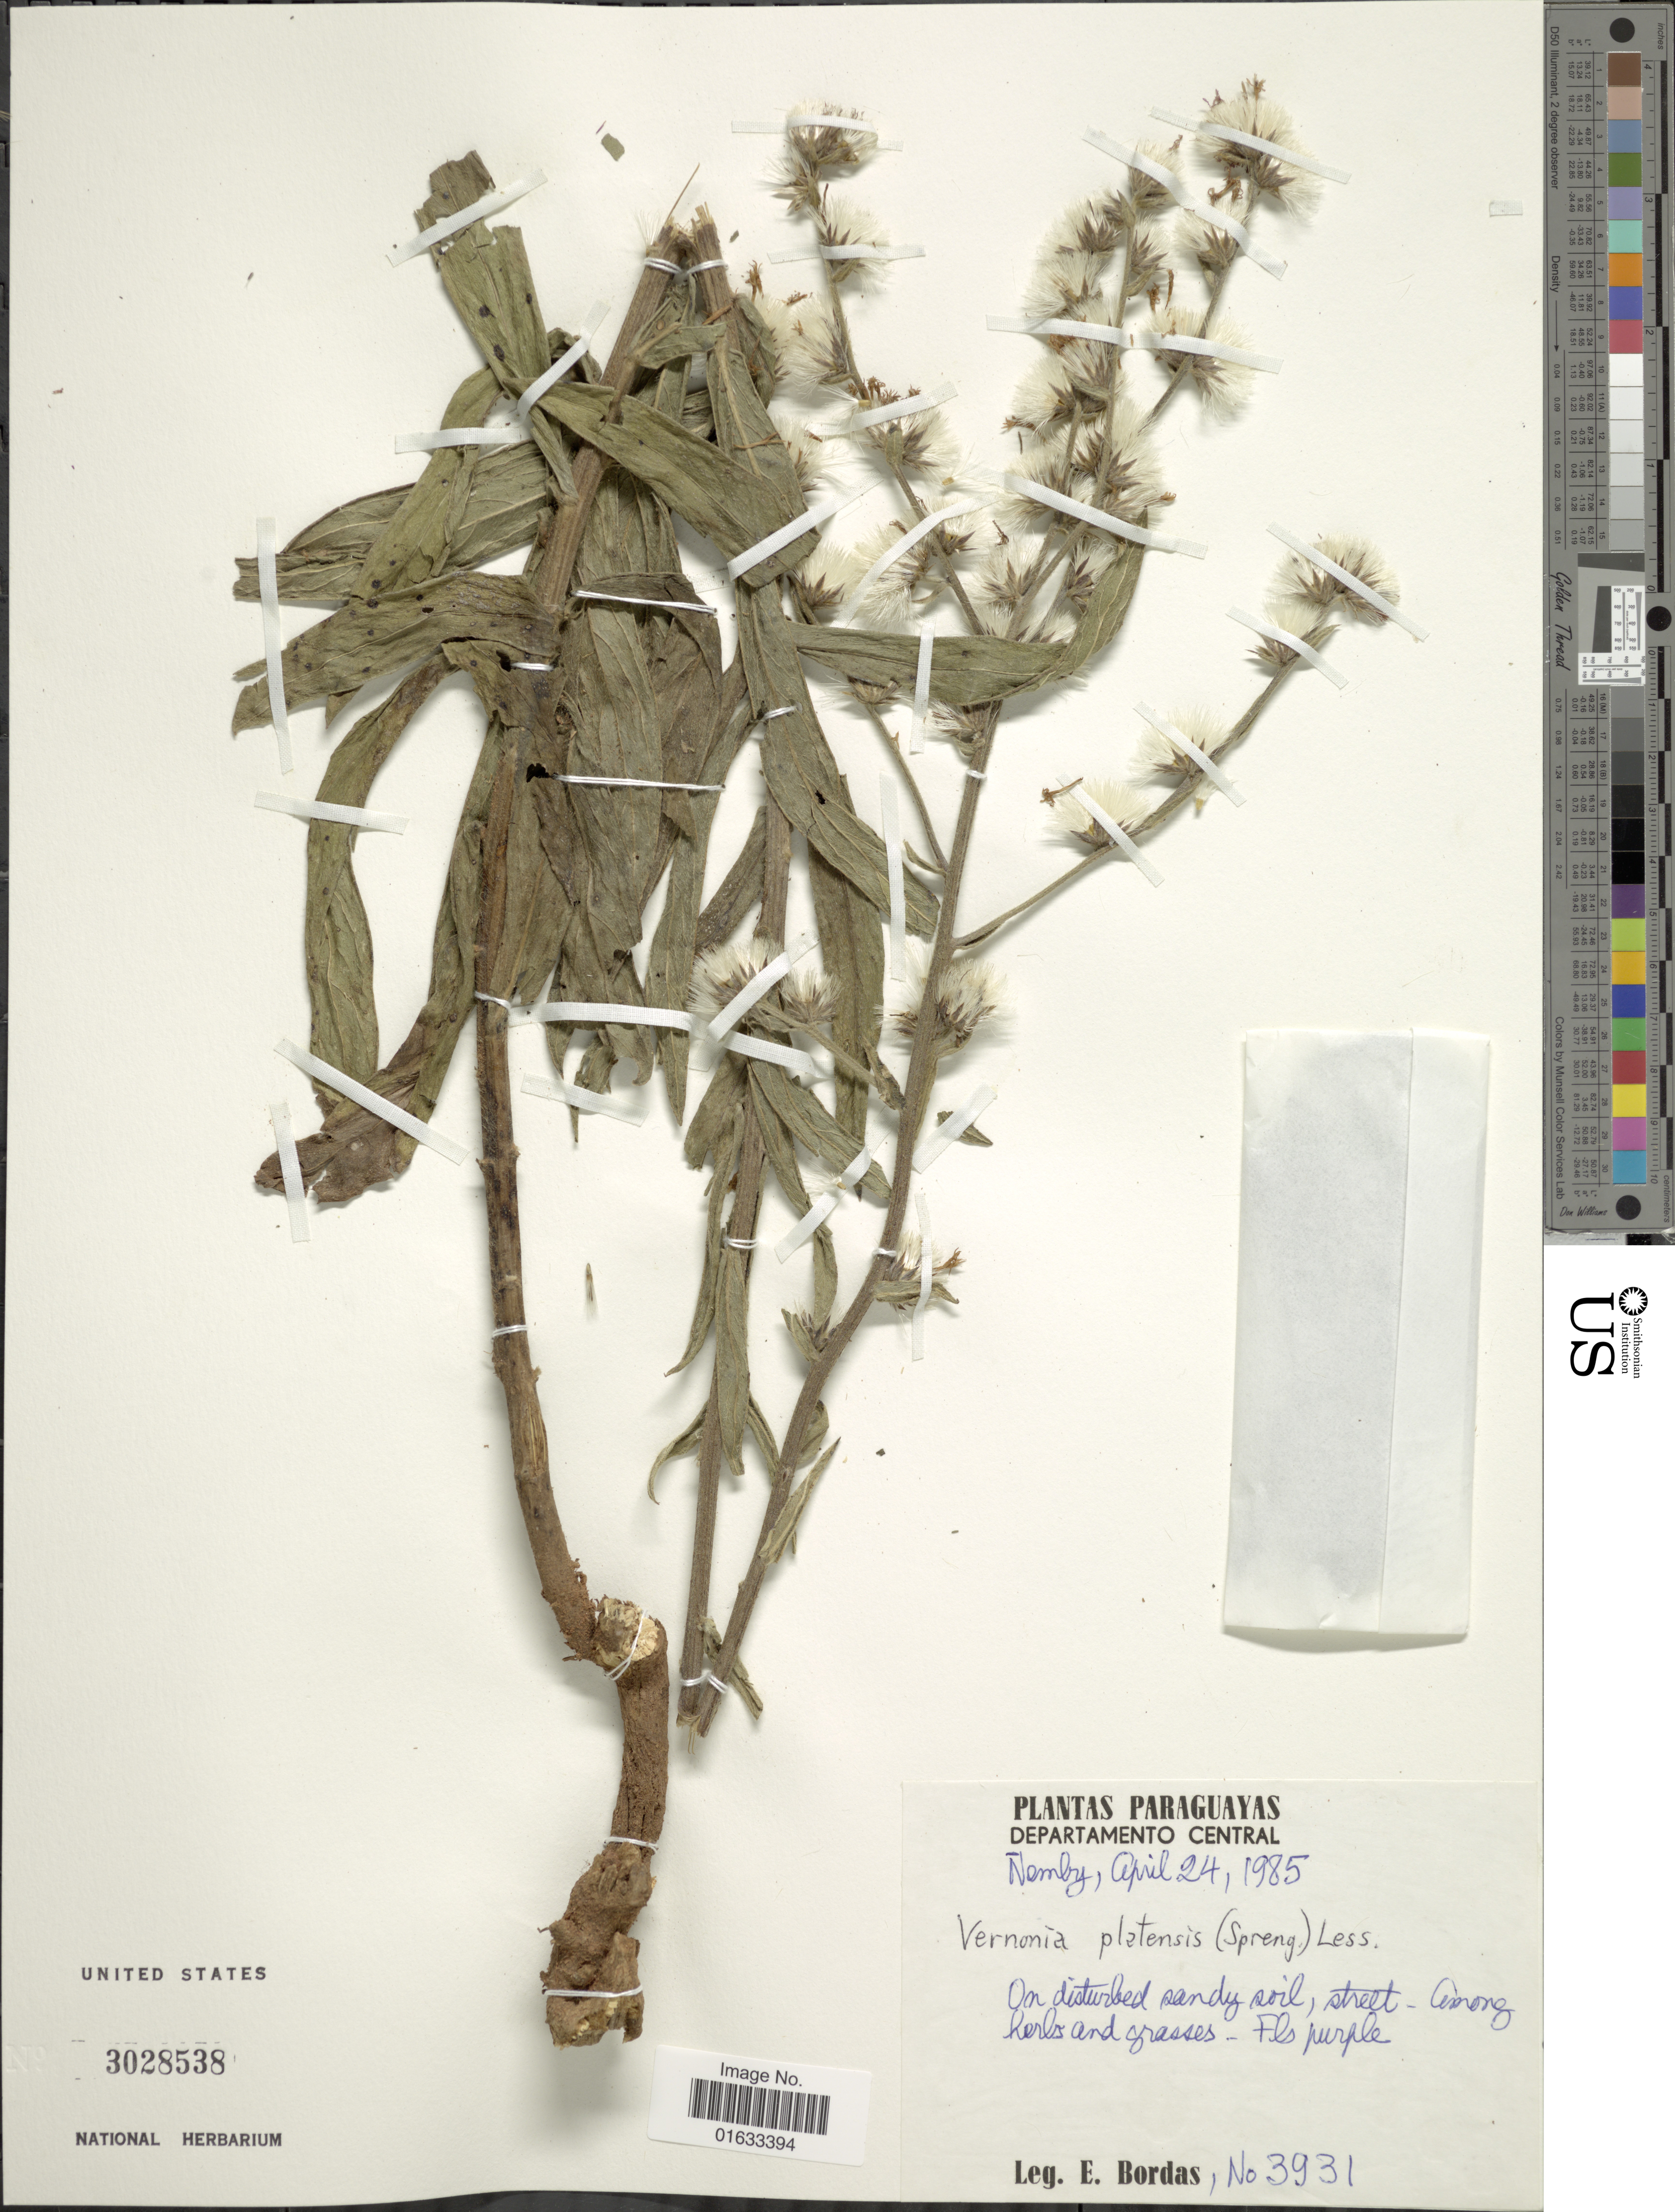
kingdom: Plantae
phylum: Tracheophyta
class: Magnoliopsida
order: Asterales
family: Asteraceae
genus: Chrysolaena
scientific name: Chrysolaena platensis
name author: (Spreng.) H. Rob.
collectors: E. Bordas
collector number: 3931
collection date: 1985-04-24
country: Paraguay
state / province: Central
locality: Paraguayas, Departamento Central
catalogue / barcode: US 3028538